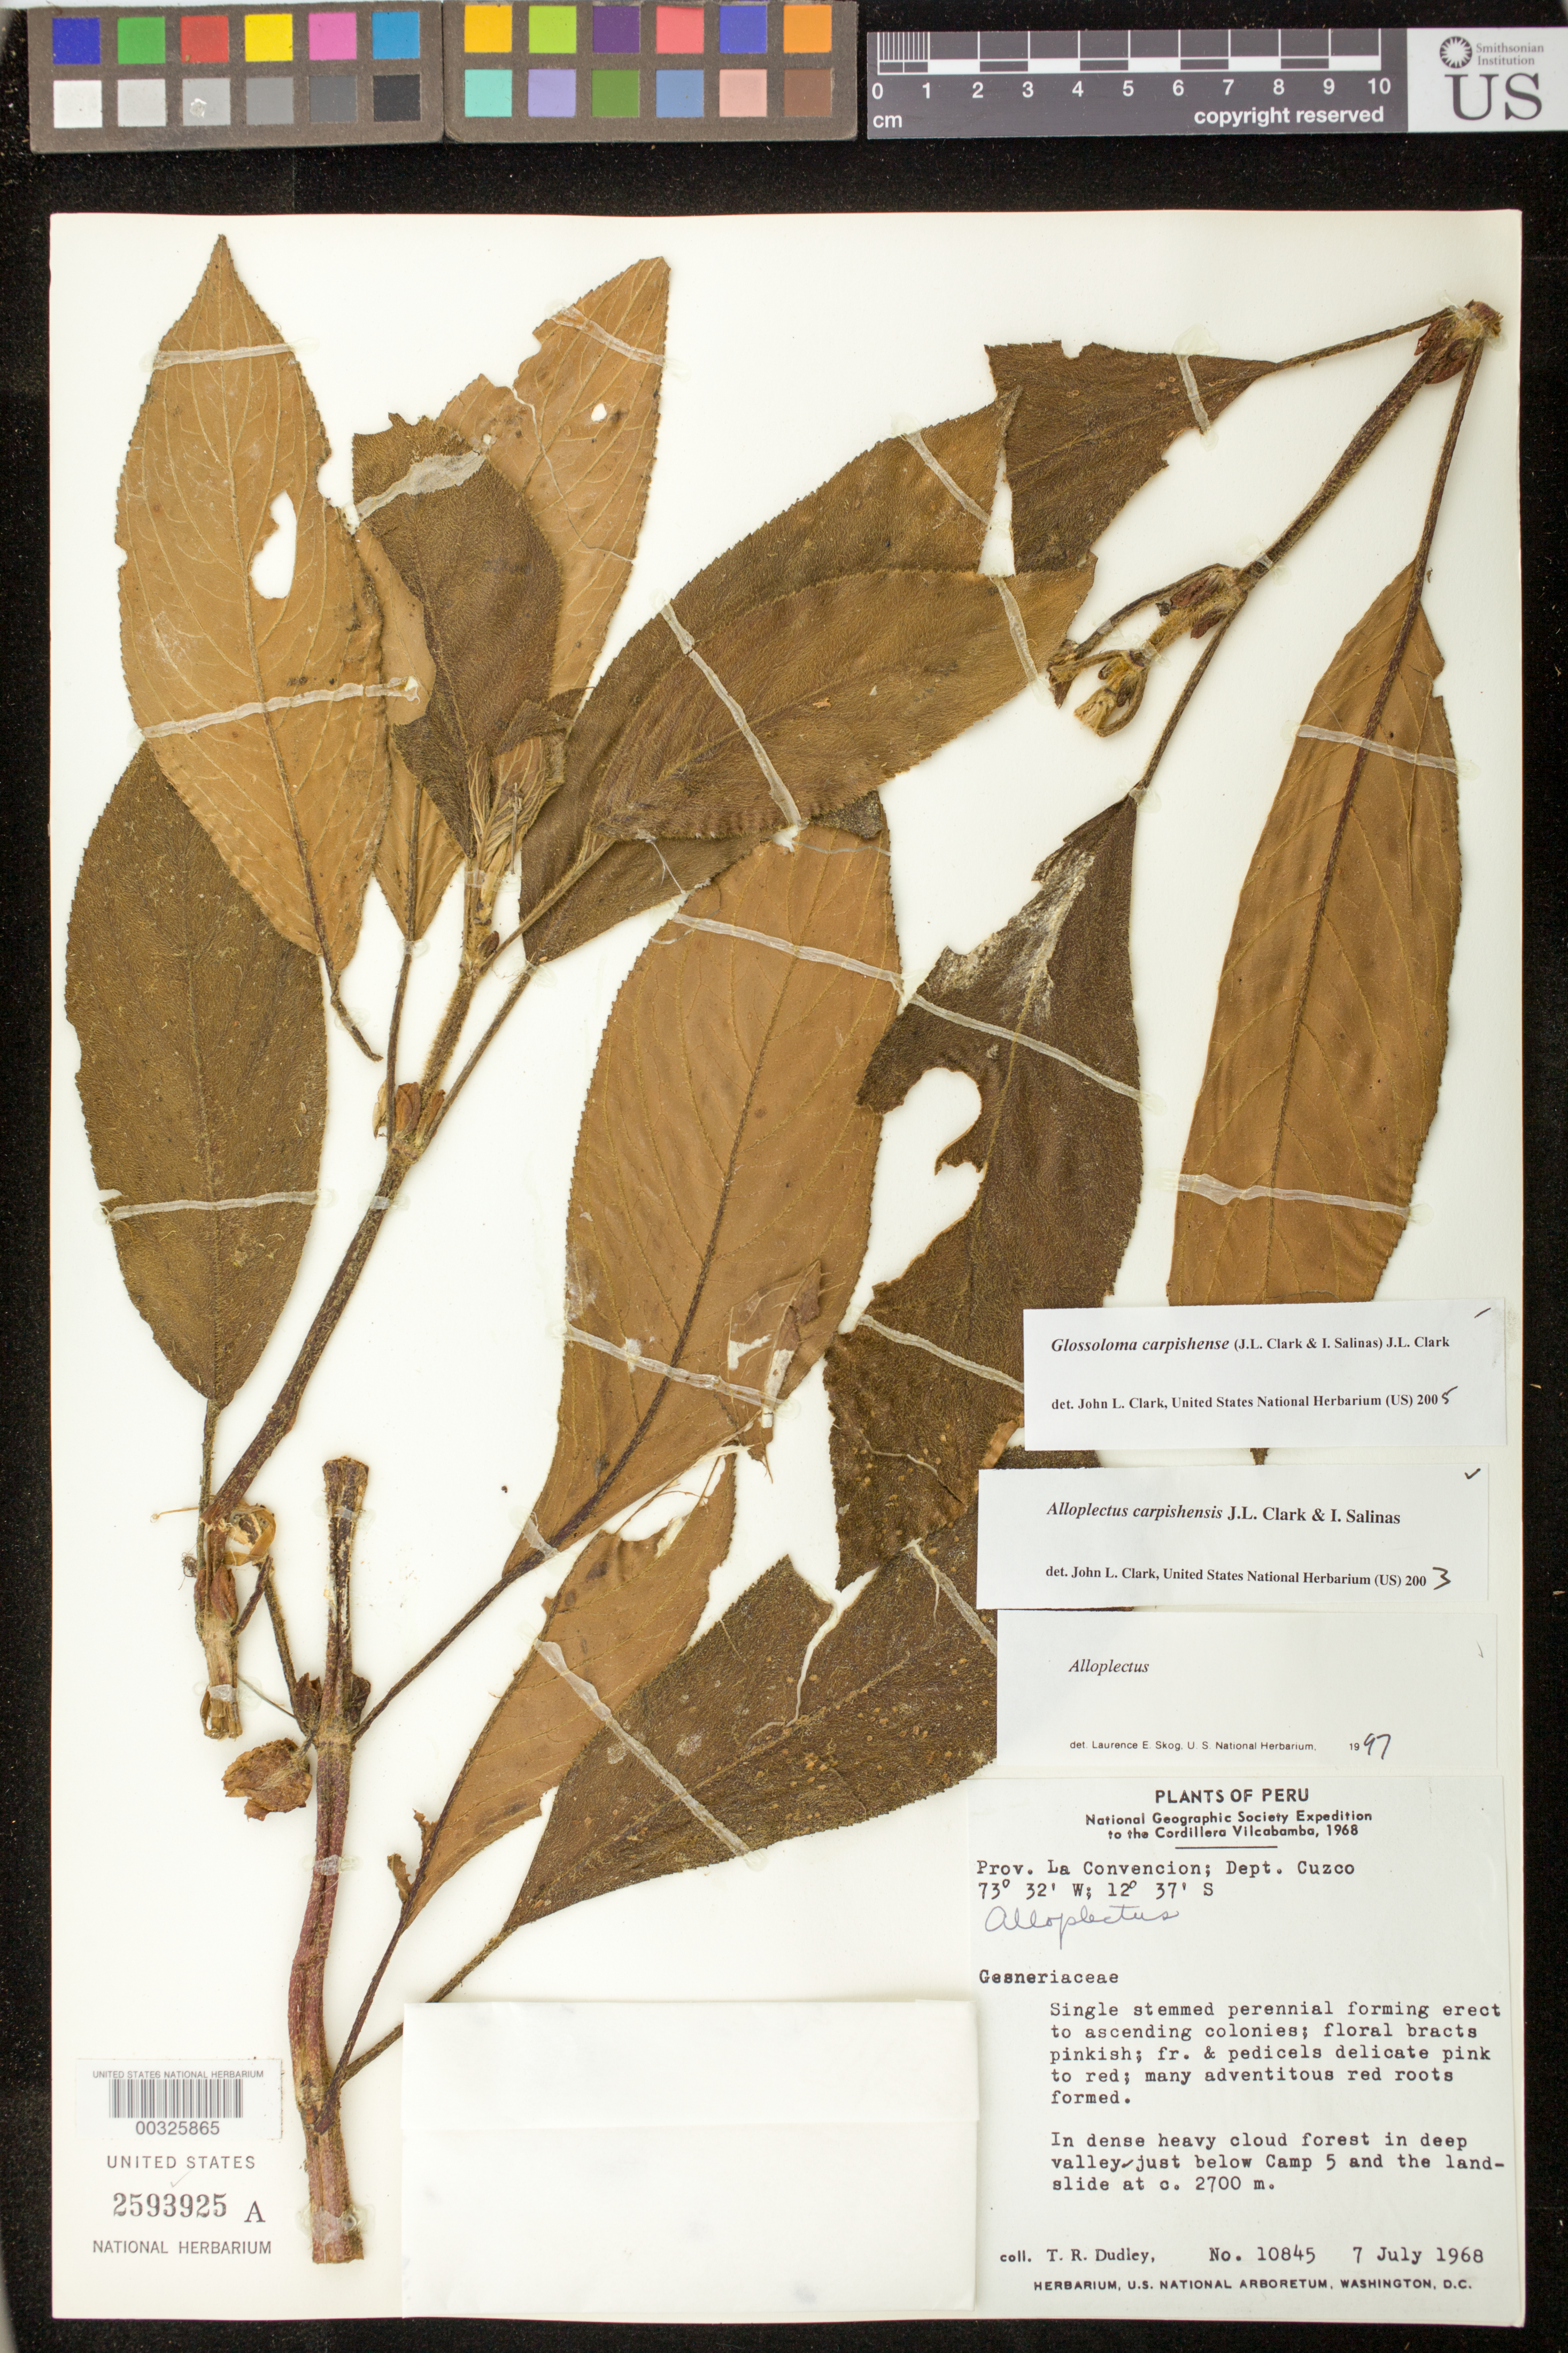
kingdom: Plantae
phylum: Tracheophyta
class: Magnoliopsida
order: Lamiales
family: Gesneriaceae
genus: Glossoloma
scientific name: Glossoloma carpishense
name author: (J.L. Clark & I. Salinas) J.L. Clark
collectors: T. R. Dudley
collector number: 10845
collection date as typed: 07 Jul 1968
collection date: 1968-07-07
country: Peru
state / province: Cusco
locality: Prov. La Convencion; just below Camp 5 and the landslide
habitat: In dense heavy cloud forest in deep valley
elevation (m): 2700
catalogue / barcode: US 2593925A